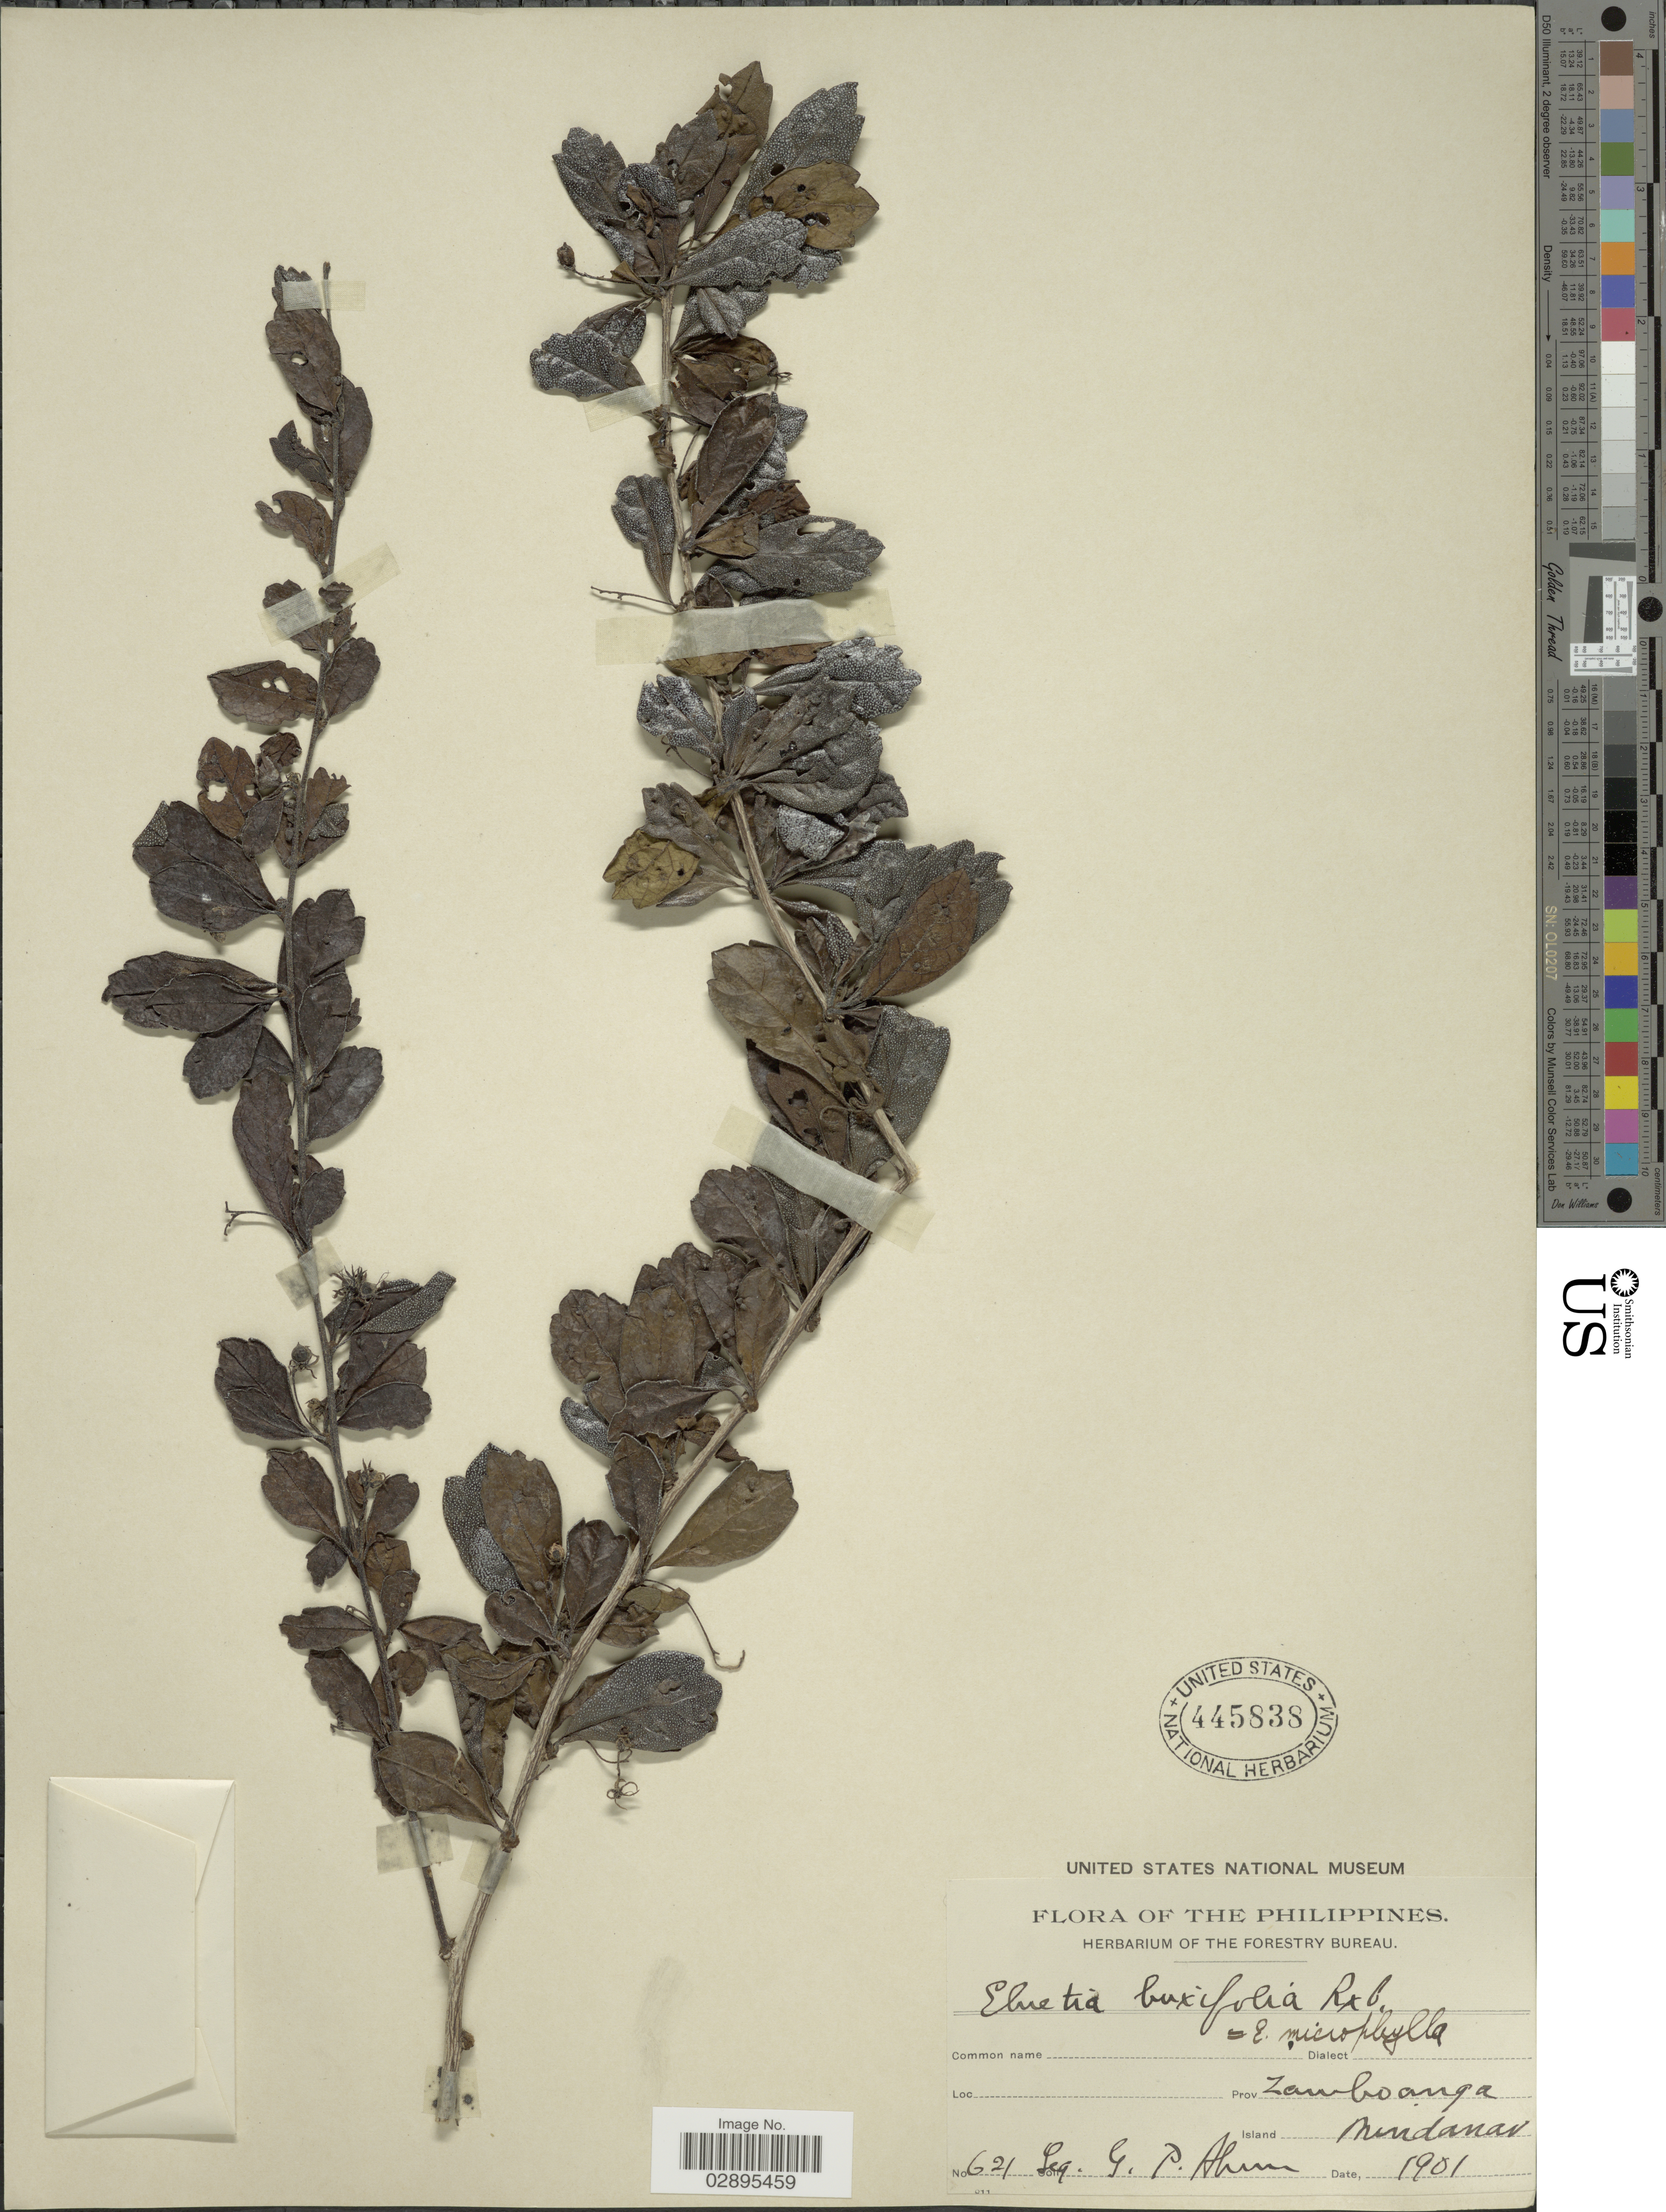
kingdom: Plantae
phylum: Tracheophyta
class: Magnoliopsida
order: Boraginales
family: Ehretiaceae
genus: Ehretia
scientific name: Ehretia microphylla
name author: Lam.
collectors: G. Ahern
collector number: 621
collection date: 1901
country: Philippines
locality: Prov. Zamboanga. Island Mindanao.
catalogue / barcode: US 445838